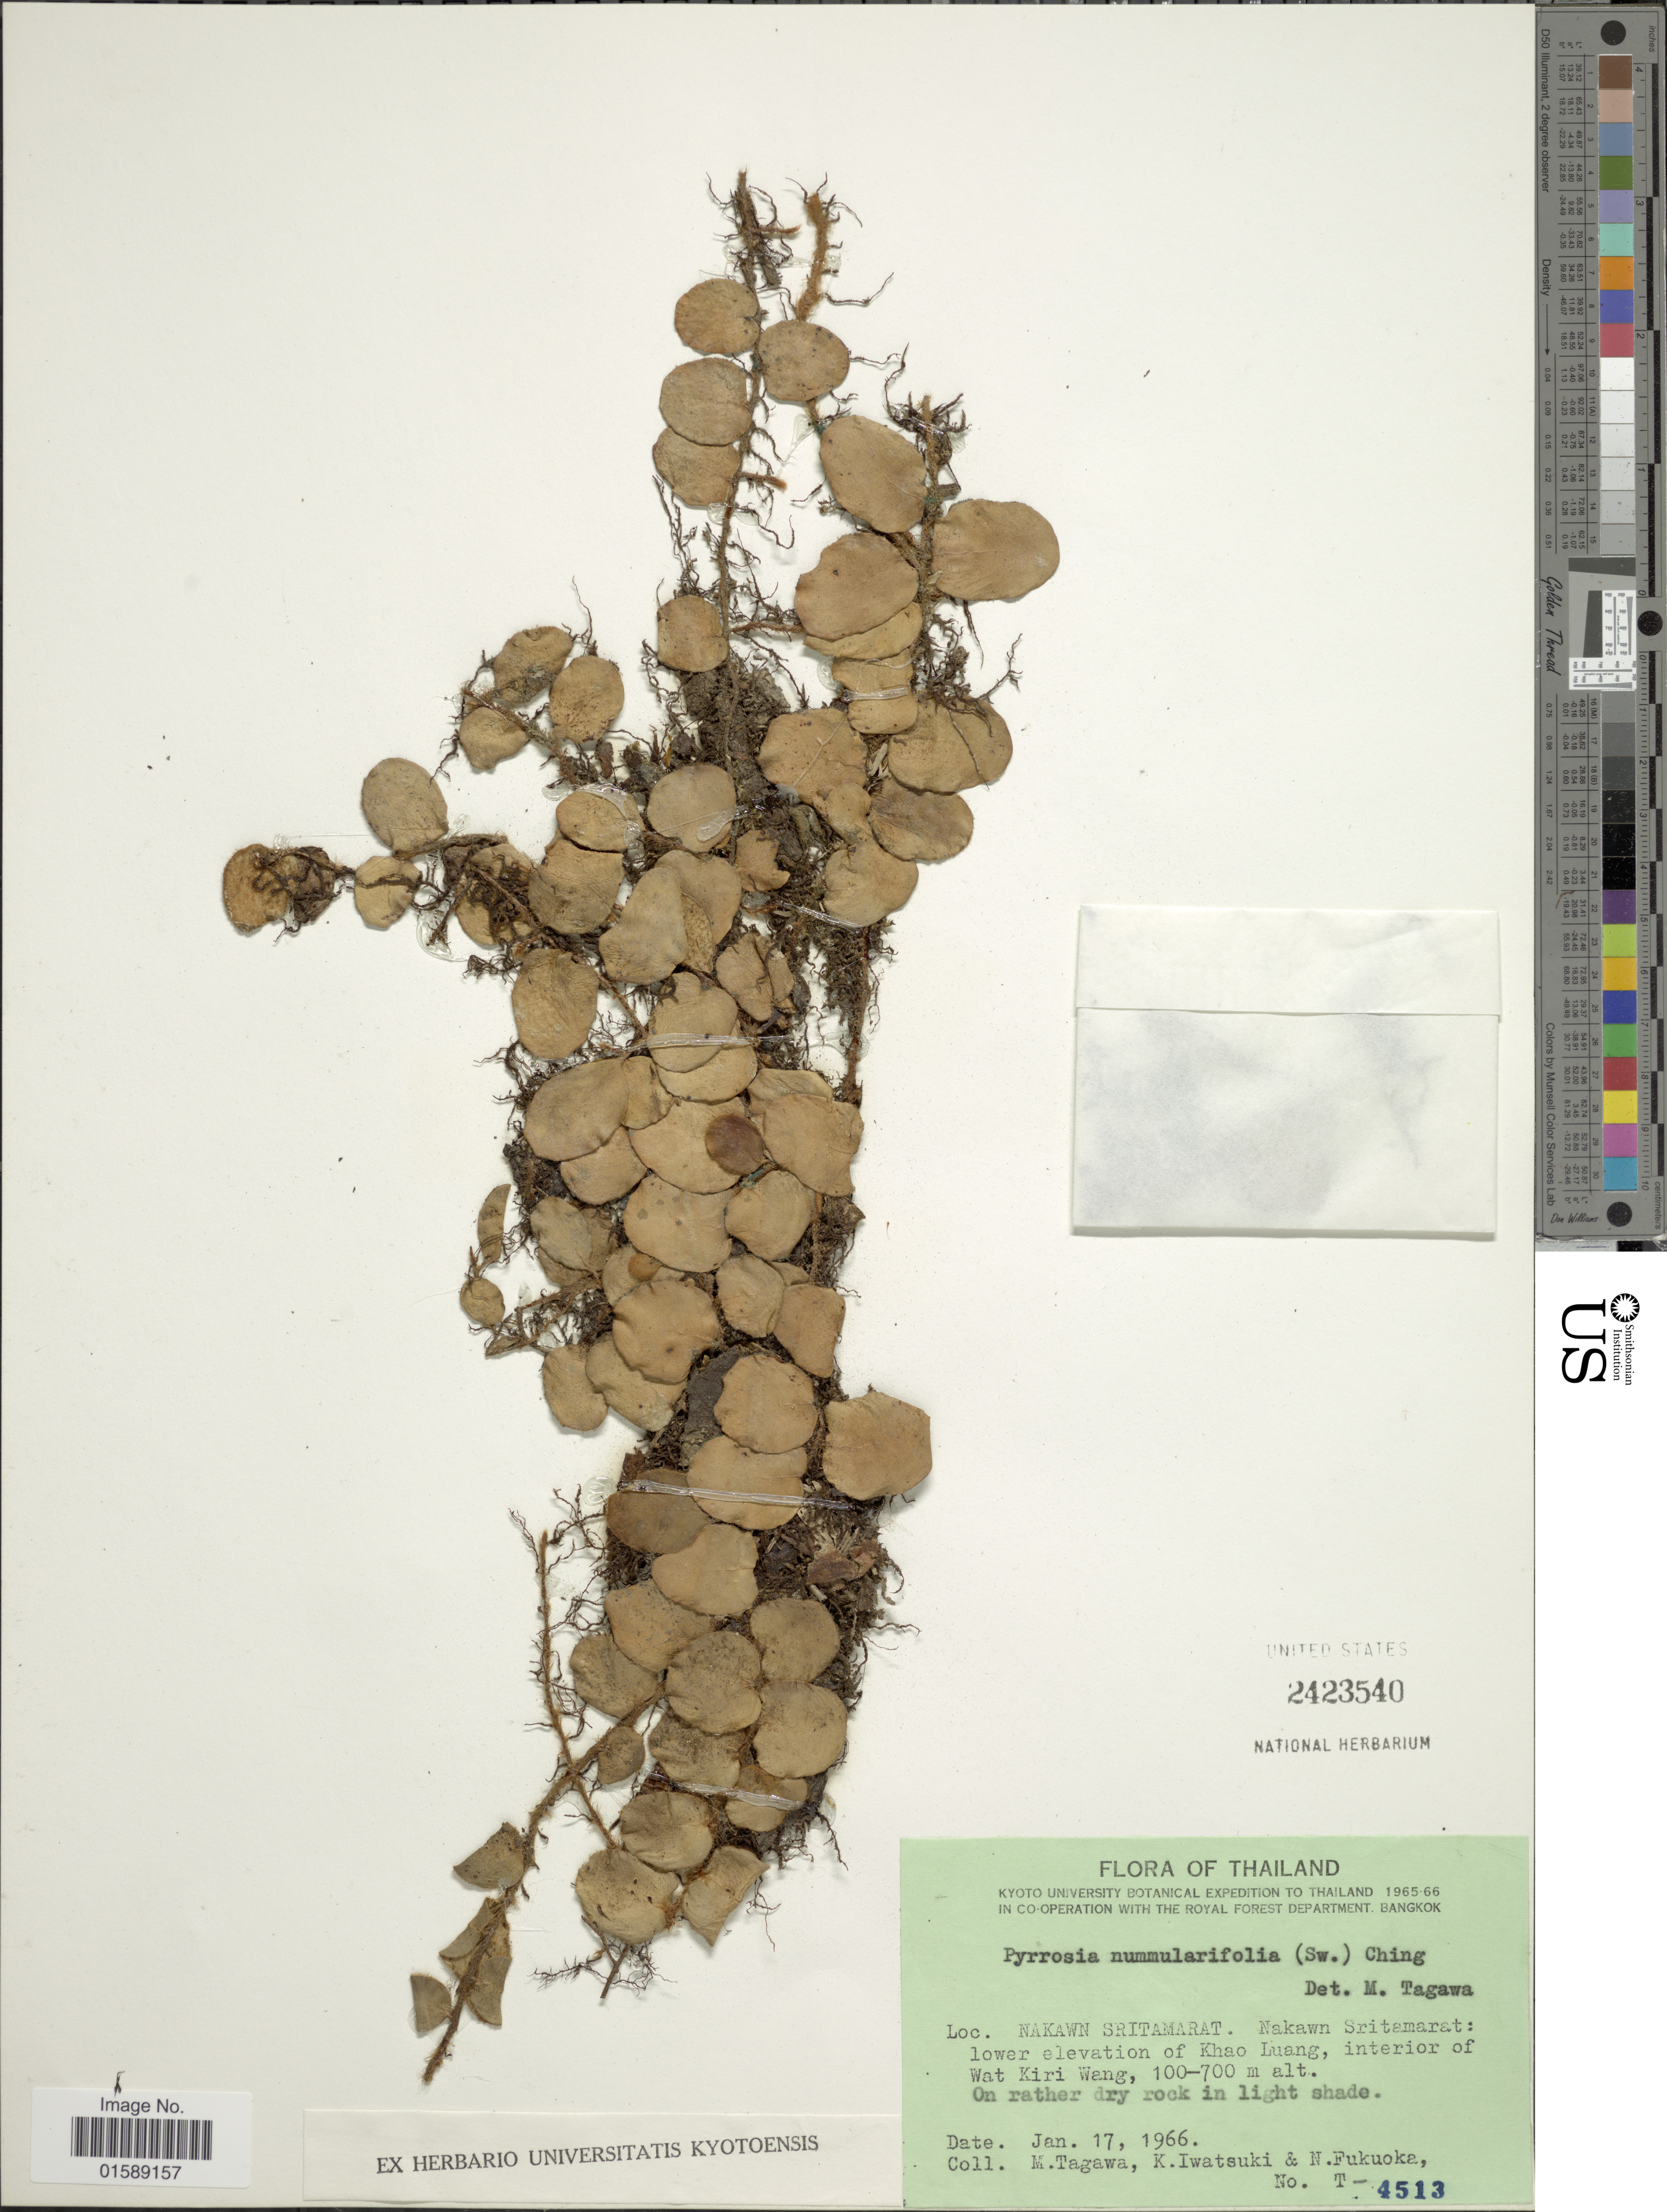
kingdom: Plantae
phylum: Tracheophyta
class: Polypodiopsida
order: Polypodiales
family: Polypodiaceae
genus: Pyrrosia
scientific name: Pyrrosia nummularifolia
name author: (Sw.) Ching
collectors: M. Tagawa, K. Iwatsuki & N. Fukuoka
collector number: T-4513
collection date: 1966-01-17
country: Thailand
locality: Nakawn Sritamarat: Nakawn Sritamarat: lower elevation of Khao Luang, interior of Wat Kiri Wang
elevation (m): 100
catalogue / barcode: US 2423540